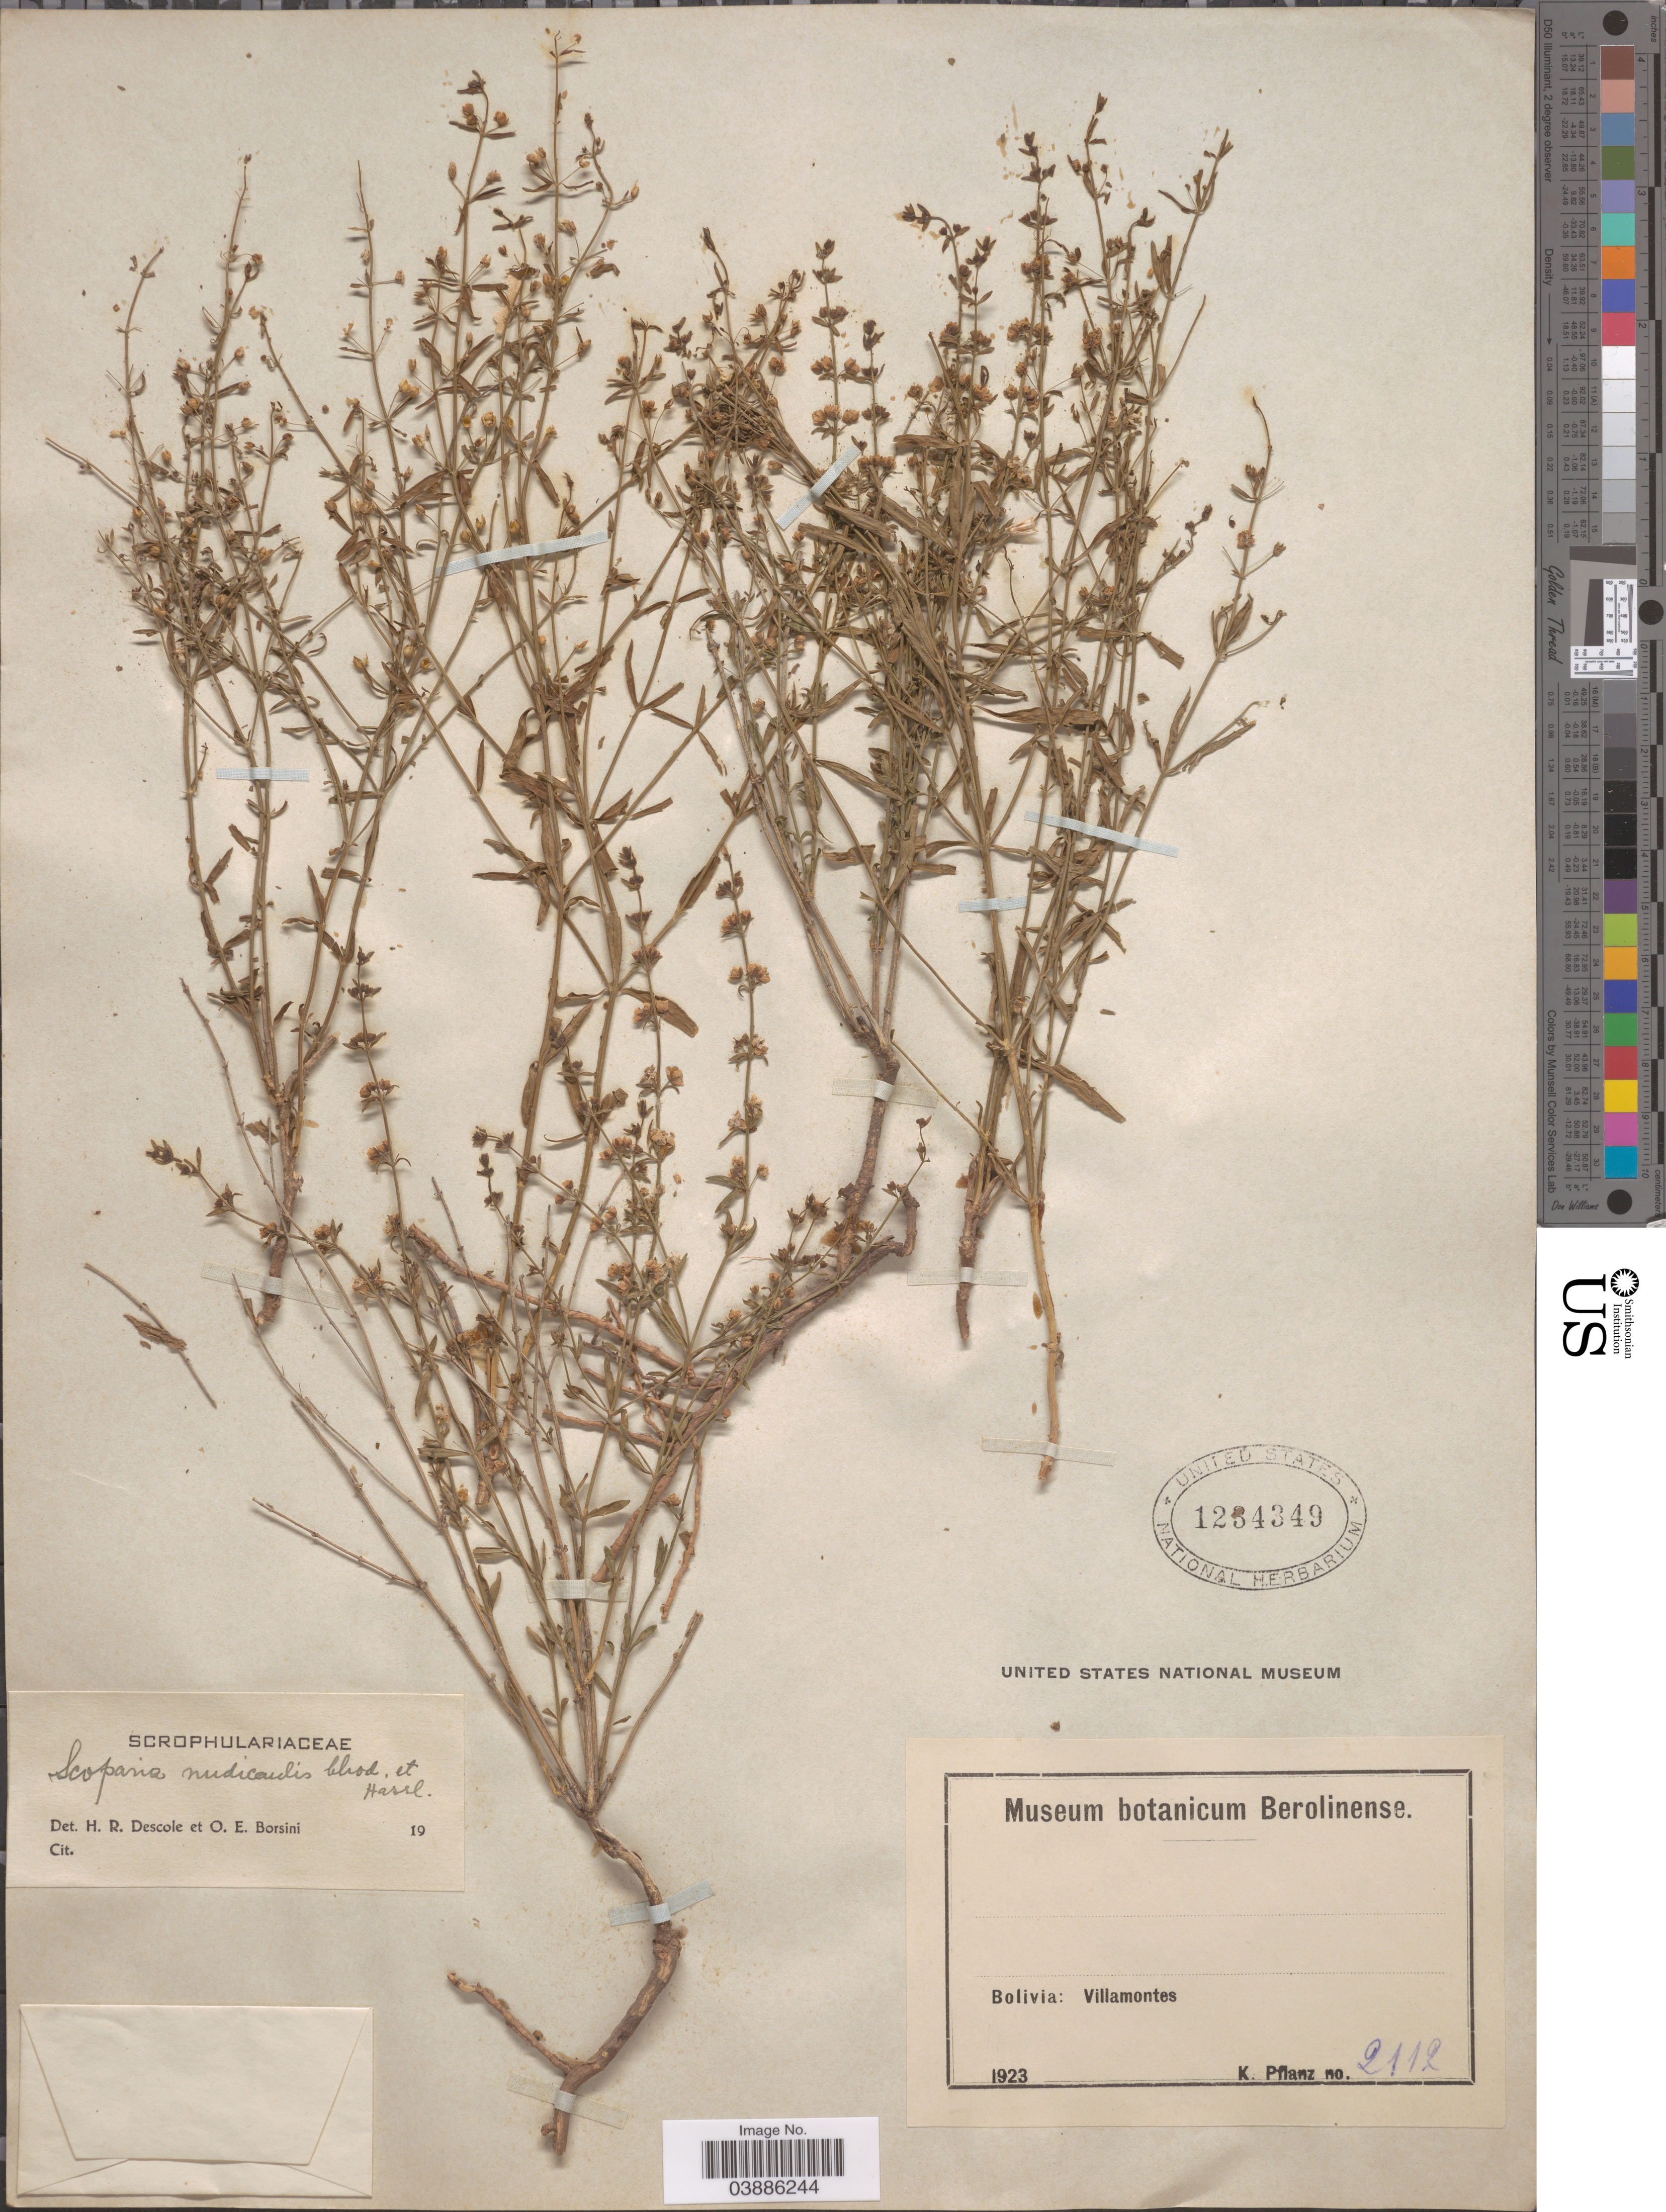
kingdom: Plantae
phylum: Tracheophyta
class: Magnoliopsida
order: Lamiales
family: Plantaginaceae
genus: Scoparia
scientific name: Scoparia nudicaulis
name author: Chodat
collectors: K. Pflanz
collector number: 2112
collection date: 1923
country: Bolivia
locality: Villamontes.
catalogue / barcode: US 1234349